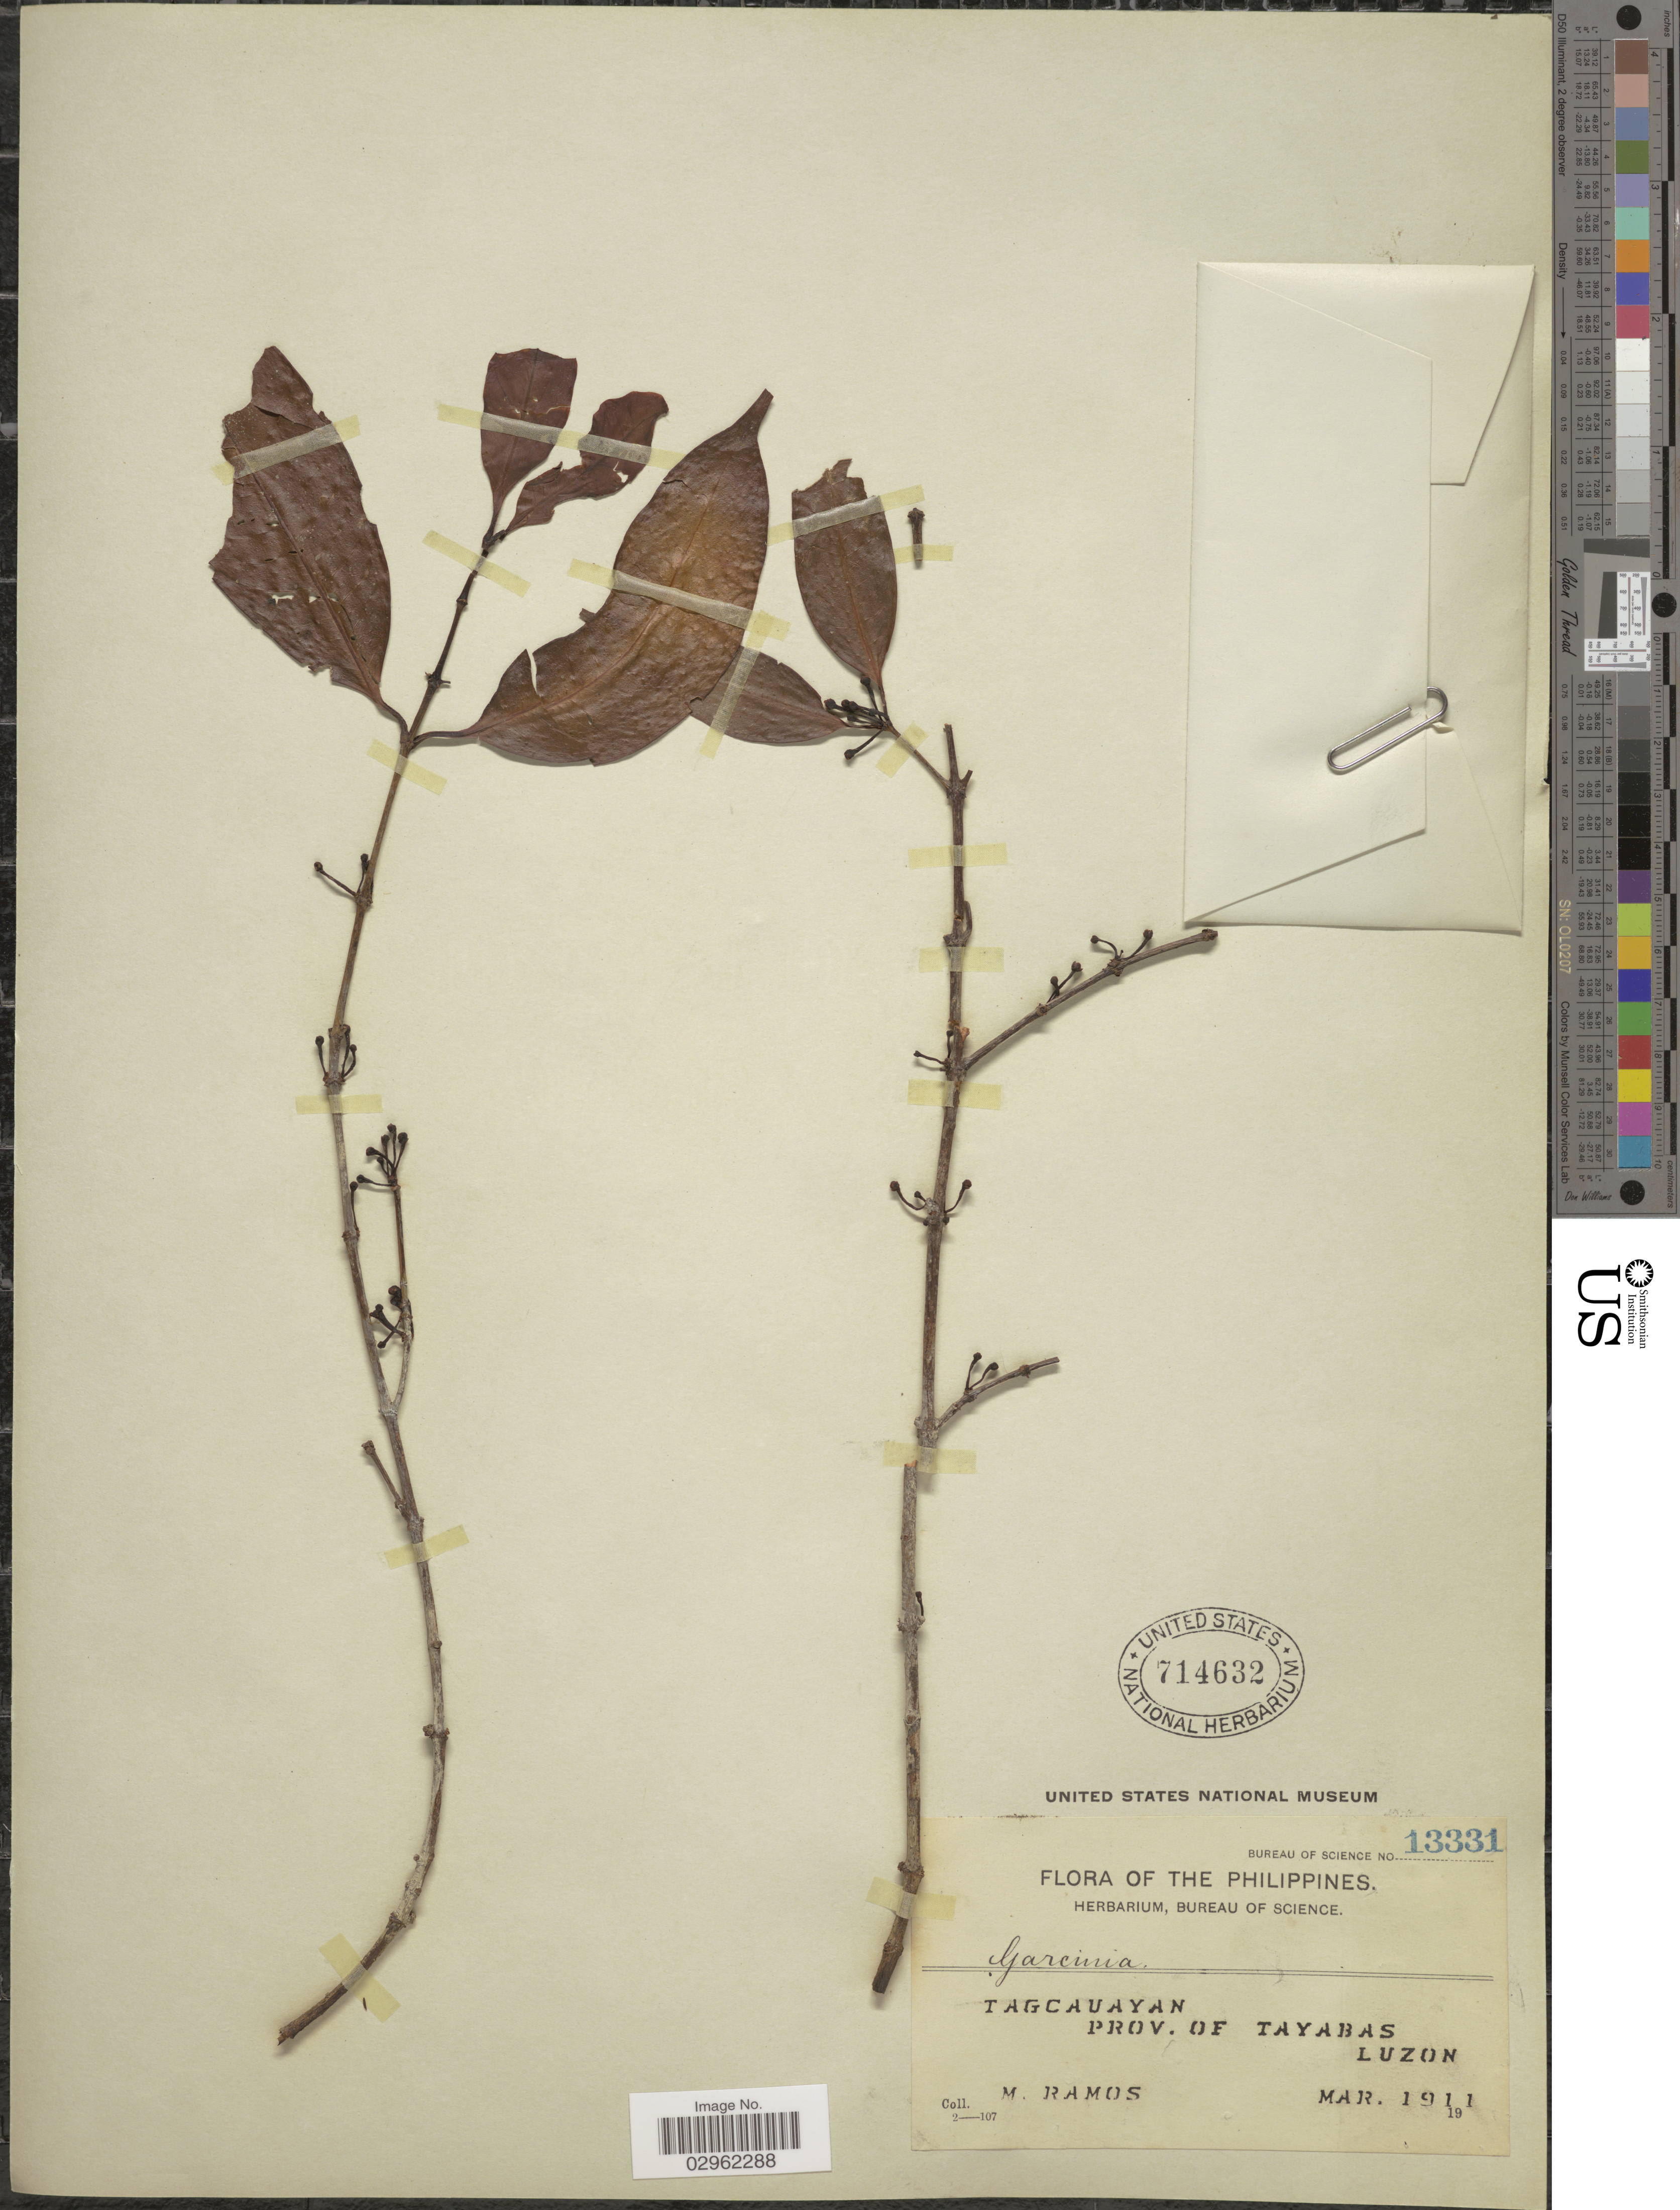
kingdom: Plantae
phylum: Tracheophyta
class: Magnoliopsida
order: Malpighiales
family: Clusiaceae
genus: Garcinia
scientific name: Garcinia sp.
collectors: M. Ramos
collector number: Bureau of Science 13331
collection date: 1911-03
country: Philippines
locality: Tagcauayan, Prov. of Tayabas, Luzon.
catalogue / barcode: US 714632